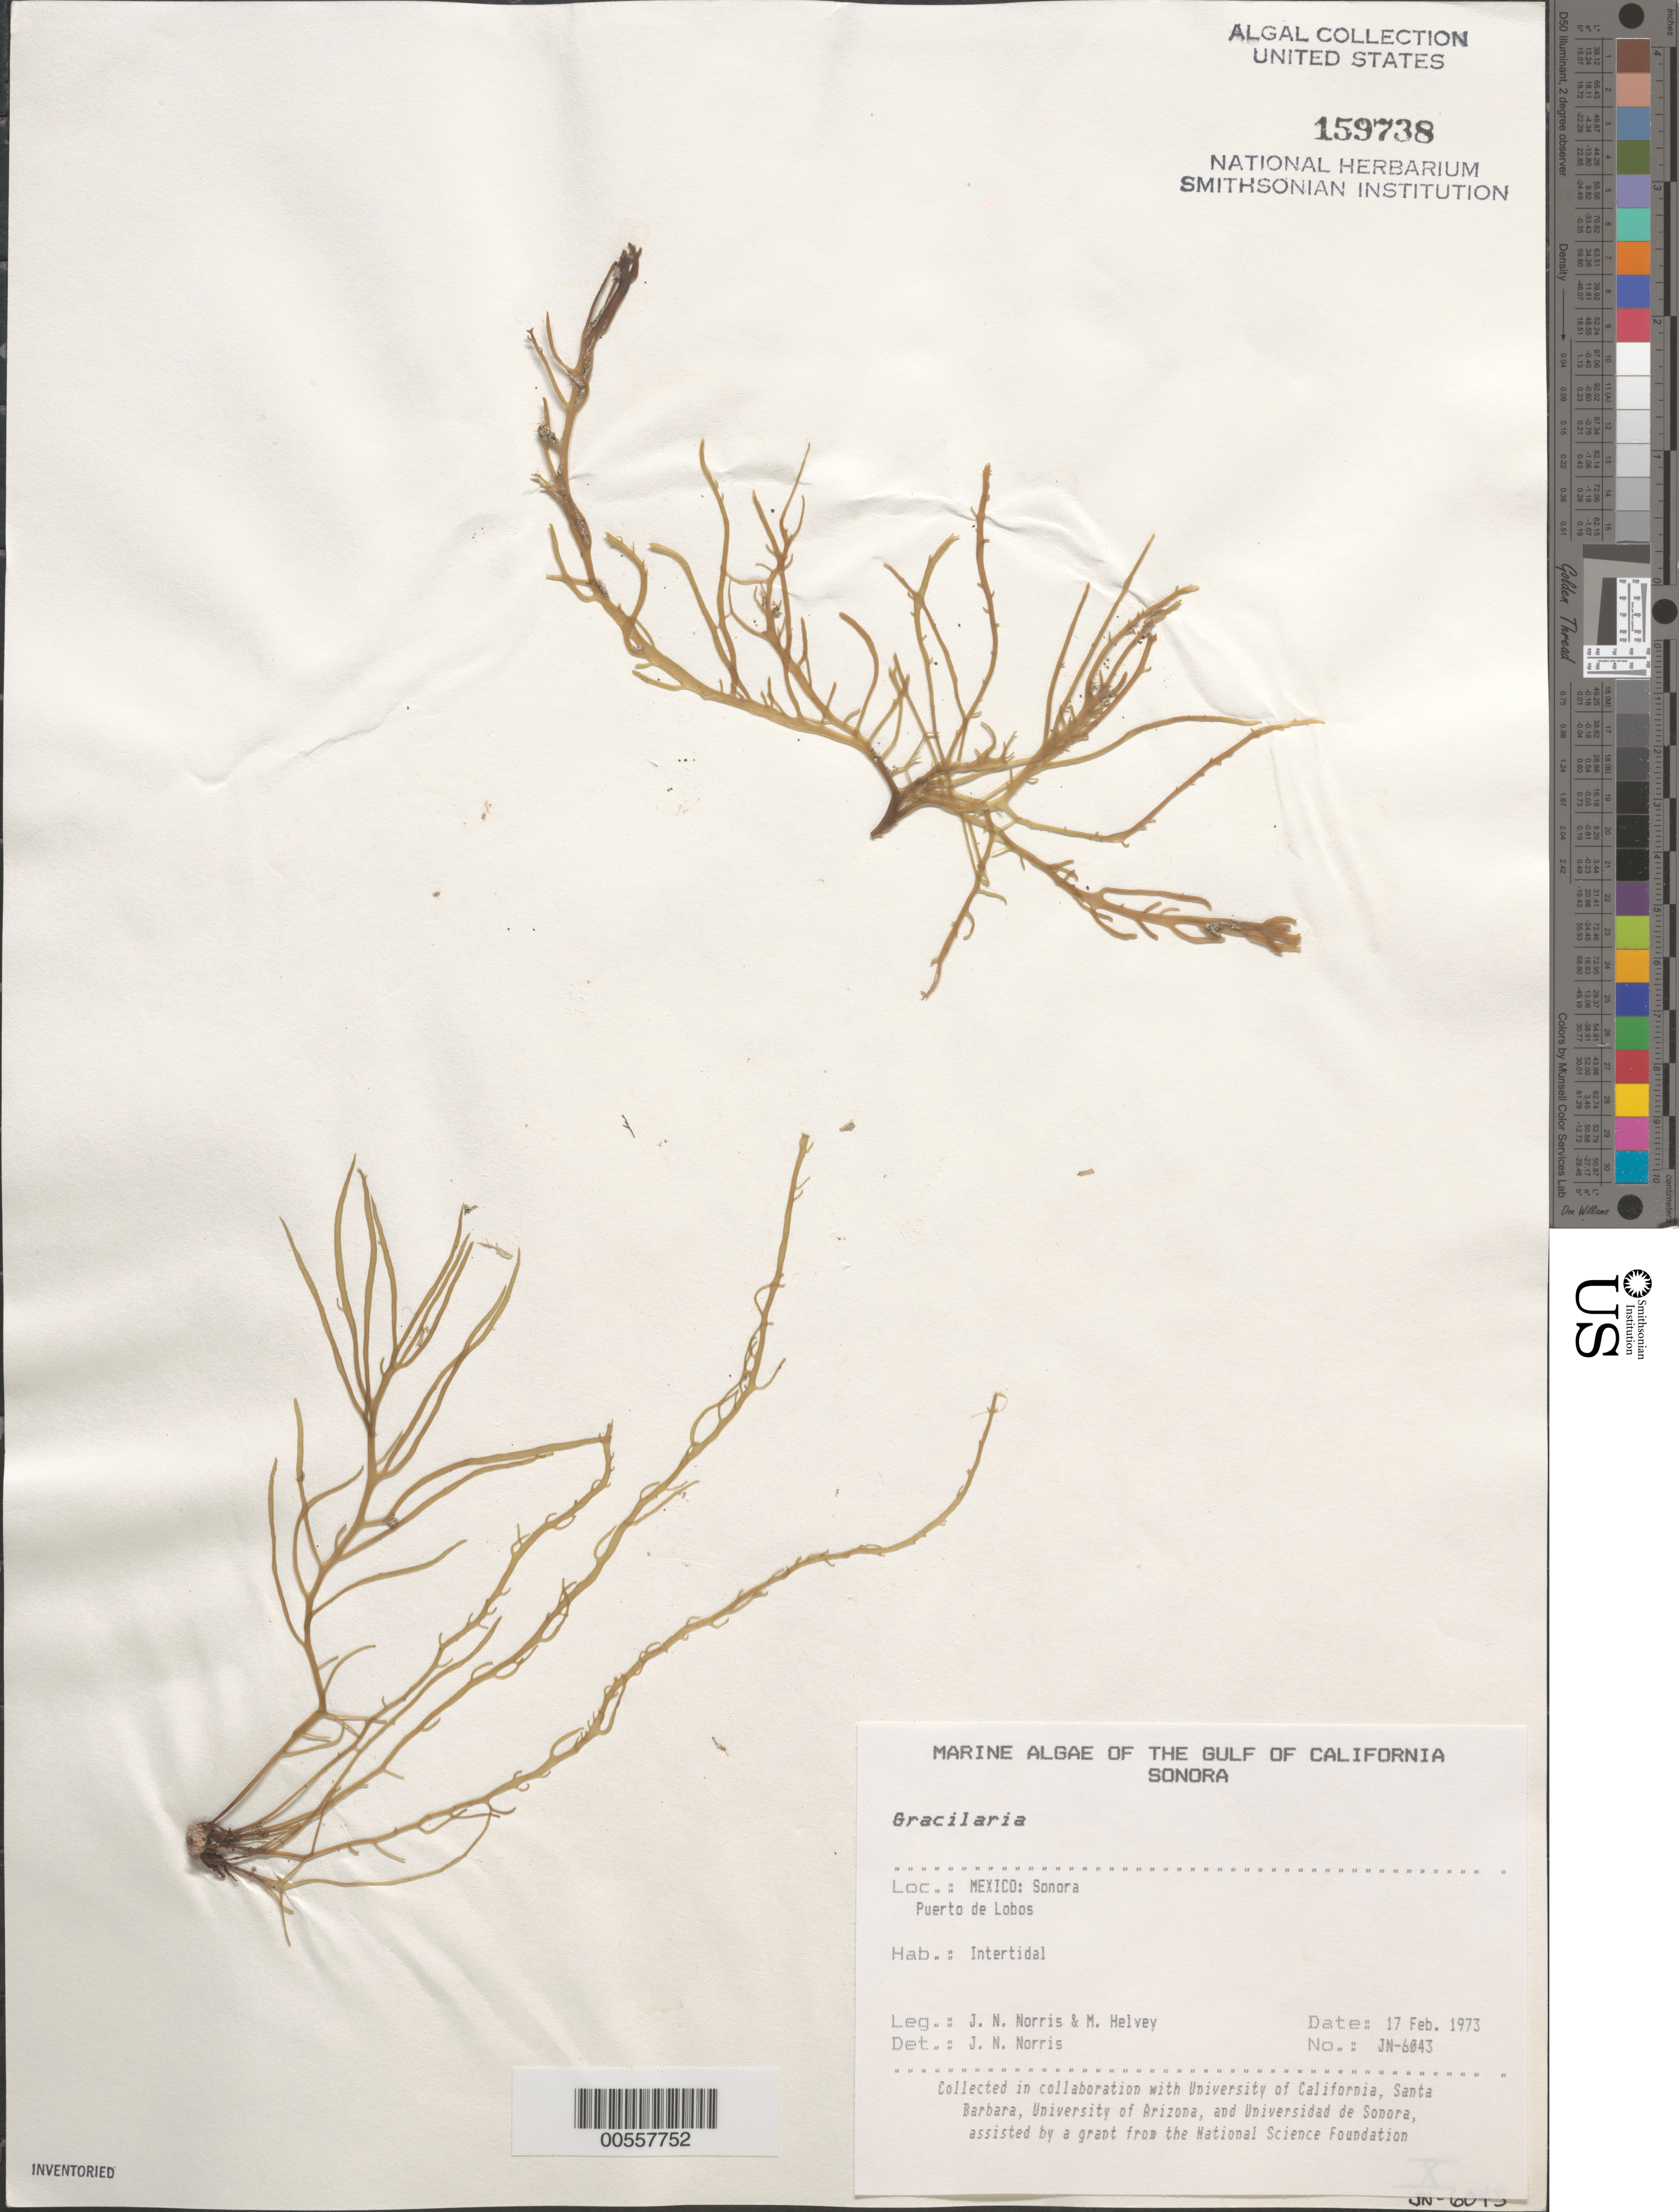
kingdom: Plantae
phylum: Rhodophyta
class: Florideophyceae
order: Gracilariales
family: Gracilariaceae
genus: Gracilaria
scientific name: Gracilaria sp.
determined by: Norris, James N.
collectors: J. N. Norris & M. Helvey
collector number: JN-6043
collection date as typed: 17 Feb 1973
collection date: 1973-02-17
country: Mexico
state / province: Sonora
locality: Puerto de Lobos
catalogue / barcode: US 159738